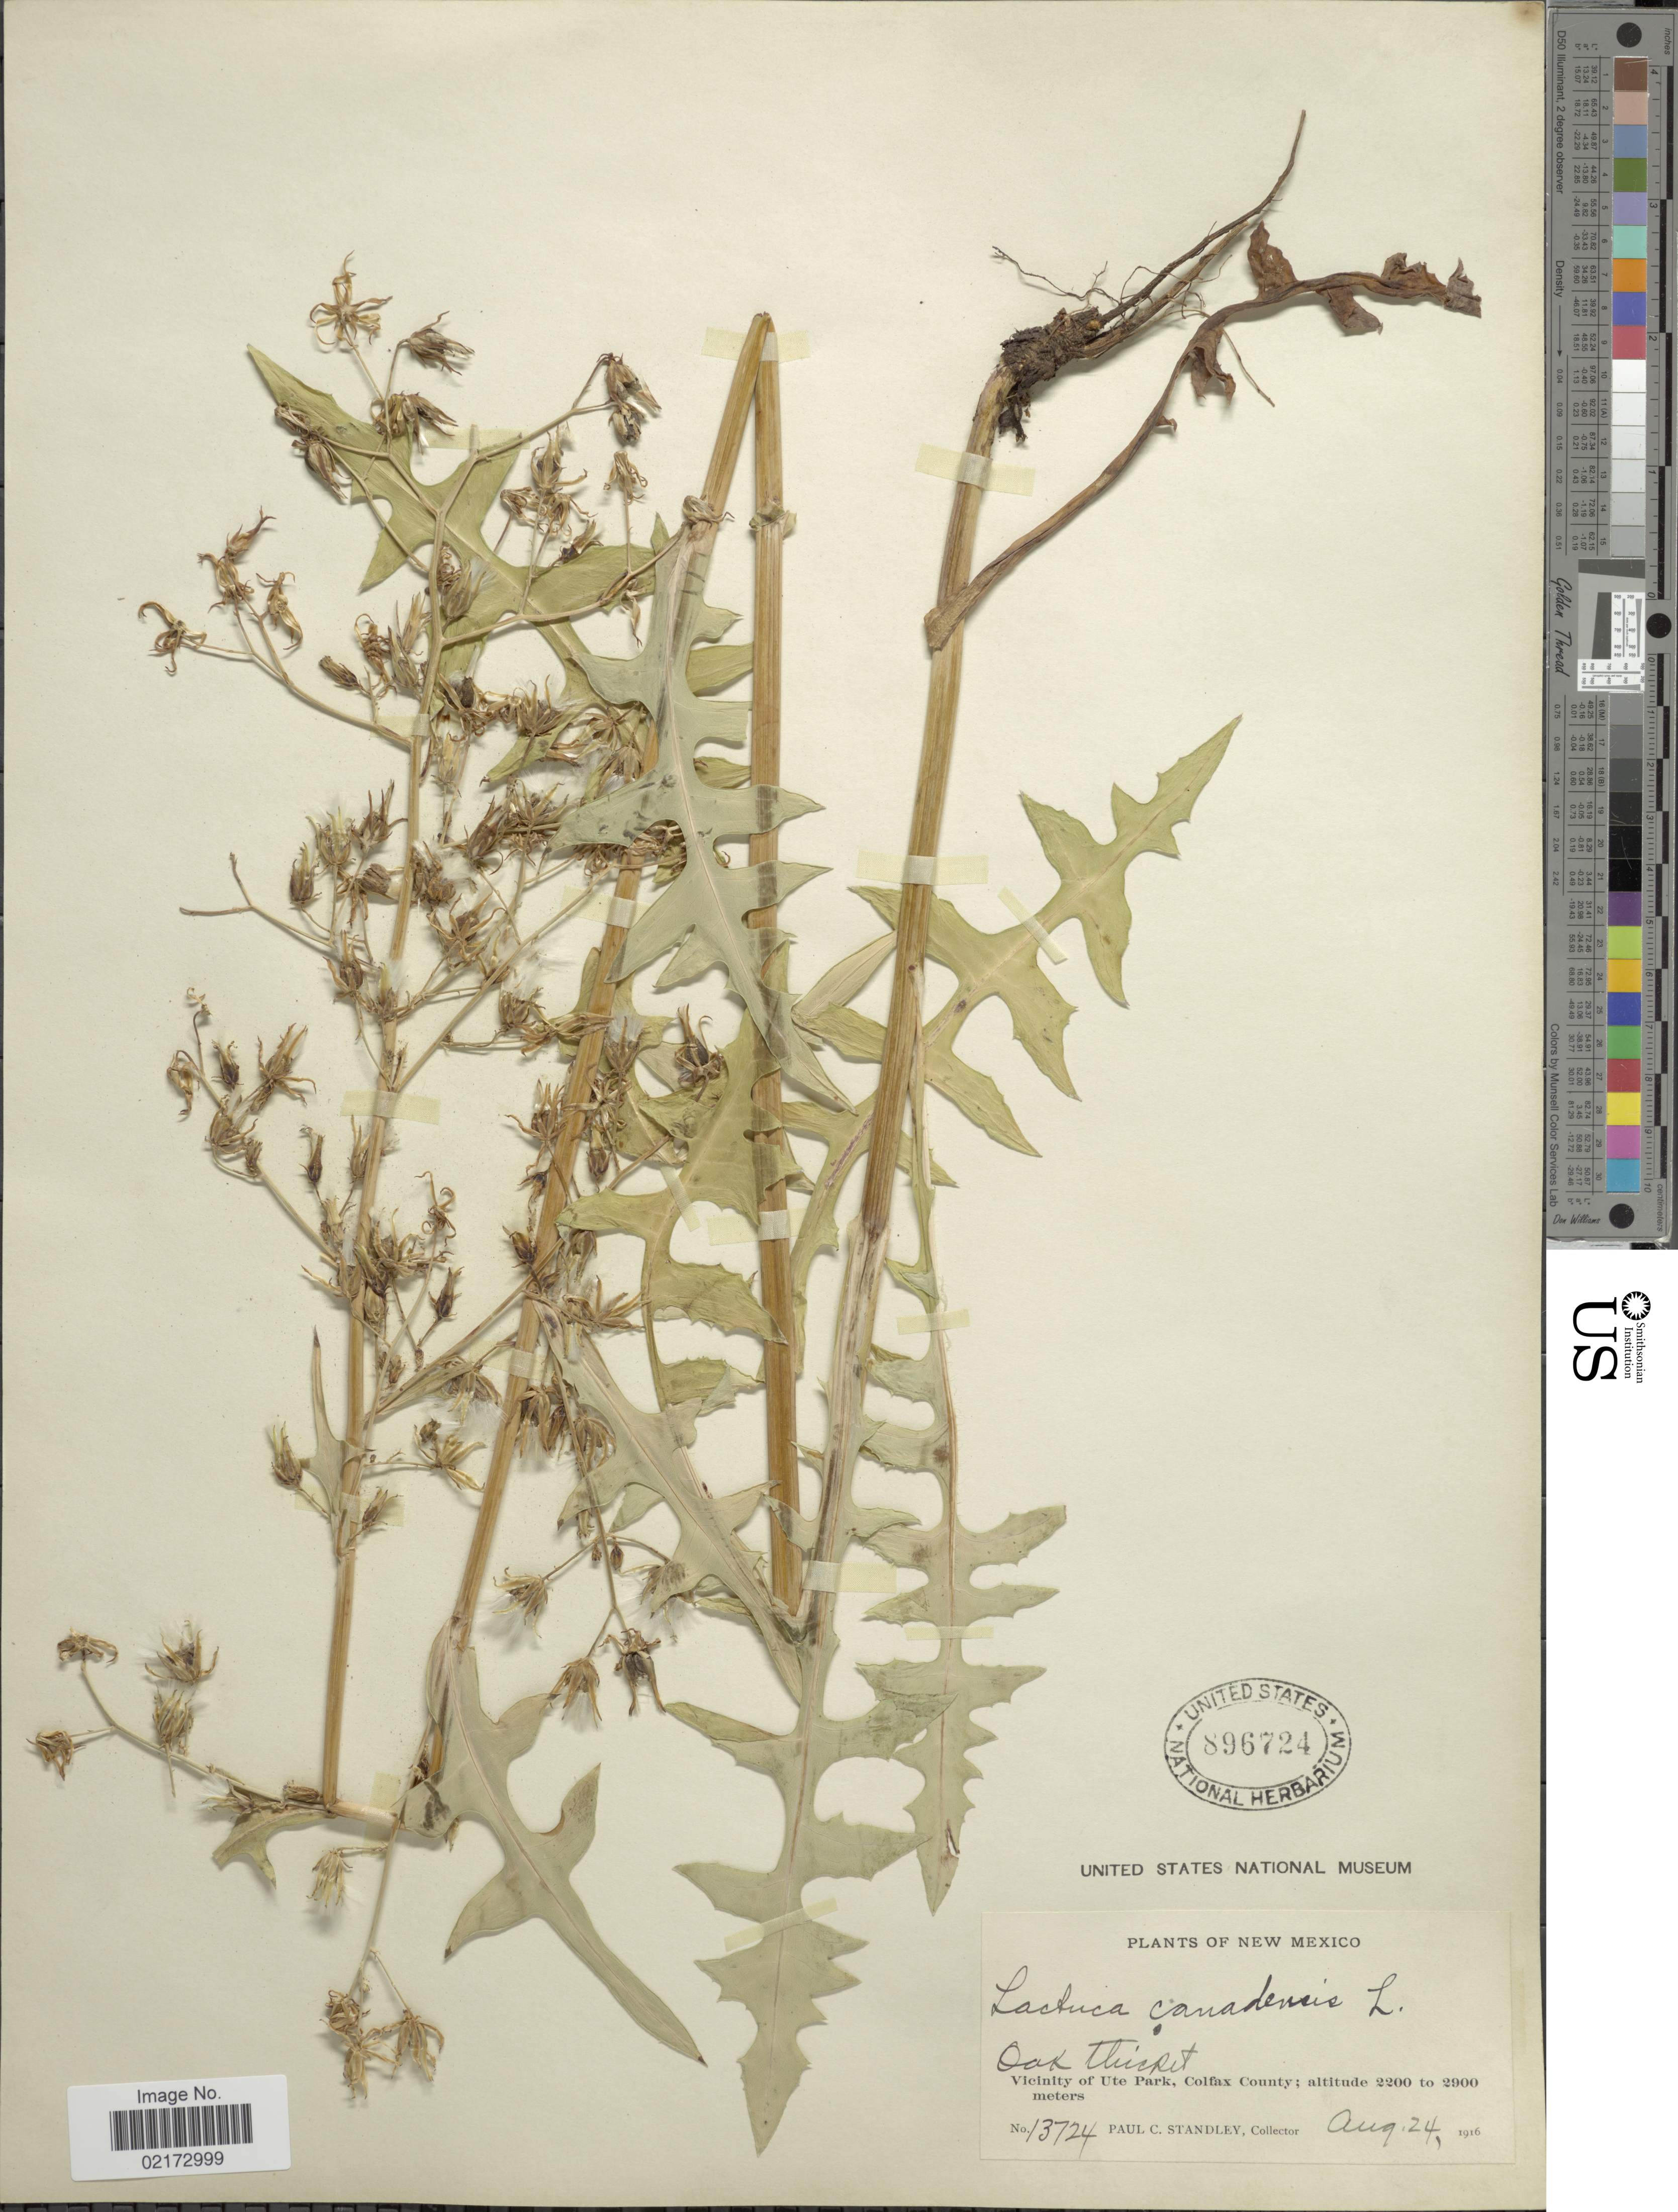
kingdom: Plantae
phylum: Tracheophyta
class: Magnoliopsida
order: Asterales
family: Asteraceae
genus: Lactuca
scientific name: Lactuca canadensis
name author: L.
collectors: P. C. Standley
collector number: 13724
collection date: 1916-08-24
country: United States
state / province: New Mexico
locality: Vicinity of Ute Park, Colfax County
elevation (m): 2200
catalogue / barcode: US 896724